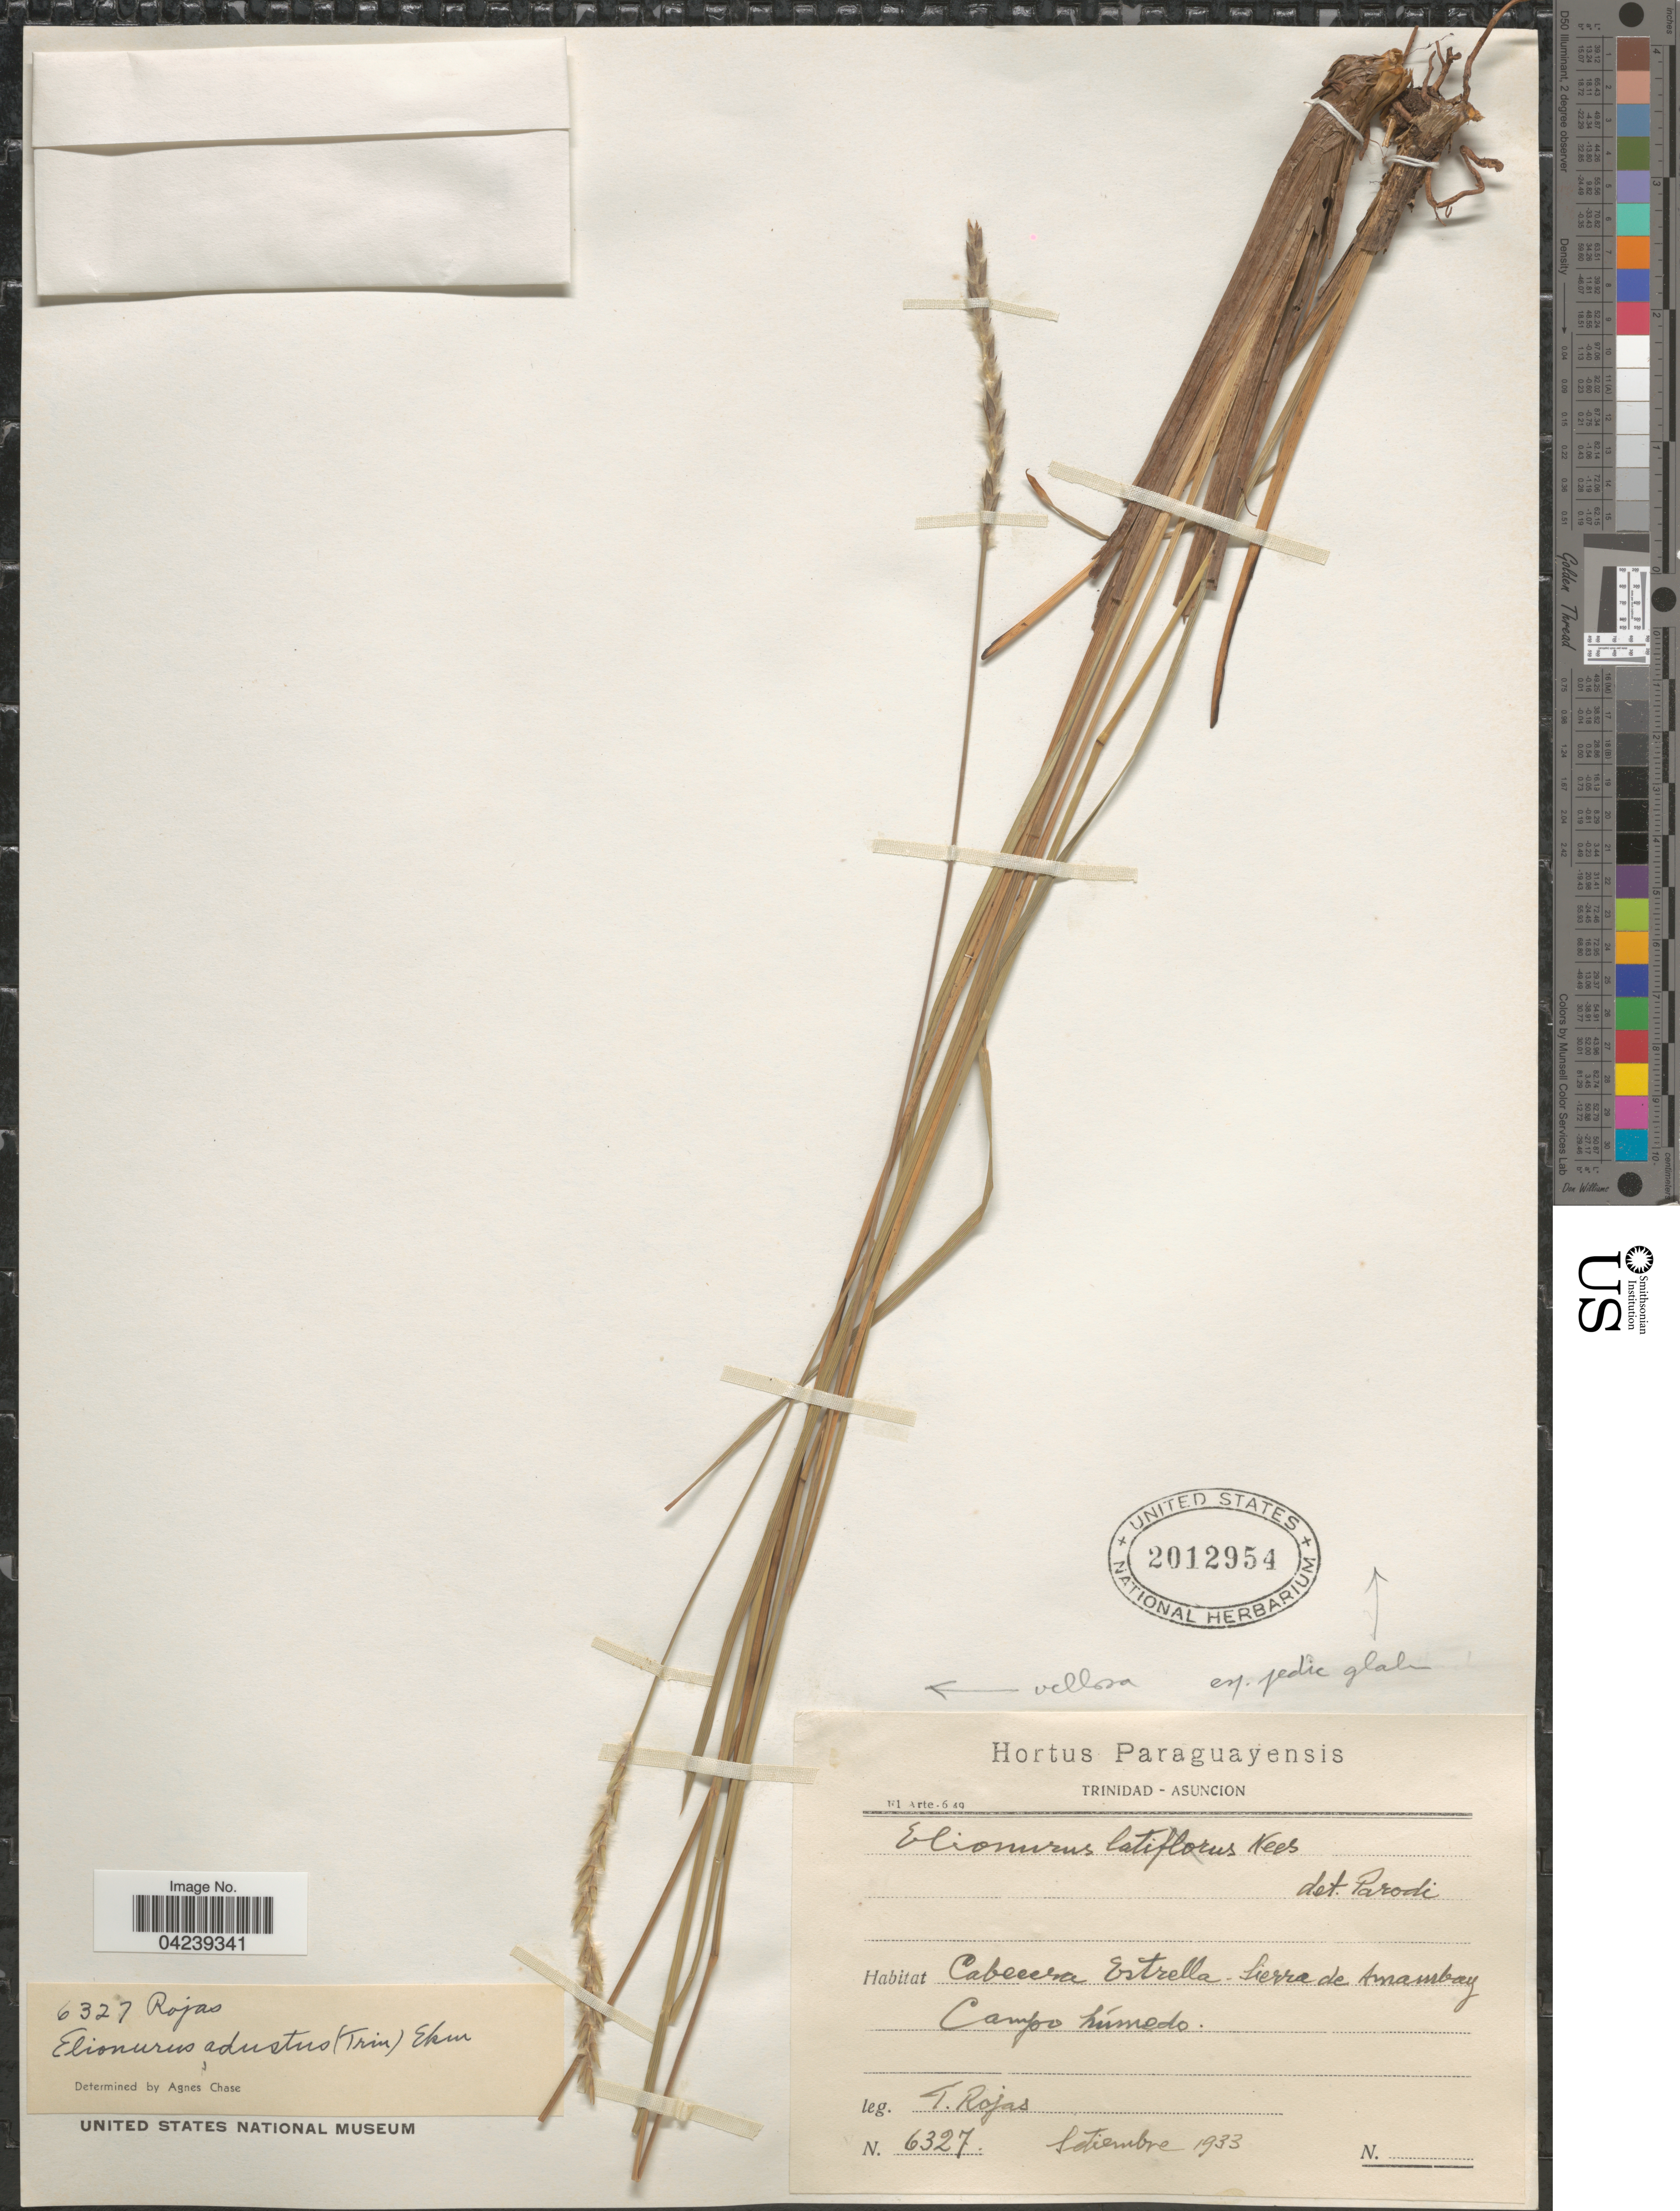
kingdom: Plantae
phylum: Tracheophyta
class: Liliopsida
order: Poales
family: Poaceae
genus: Elionurus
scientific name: Elionurus tripsacoides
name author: Humb. & Bonpl. ex Willd.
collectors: T. Rojas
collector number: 6327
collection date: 1933-09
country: Paraguay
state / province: Amambay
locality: Cabecera Estrella. Sierra de Amambay. Campo húmedo.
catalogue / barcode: US 2012954